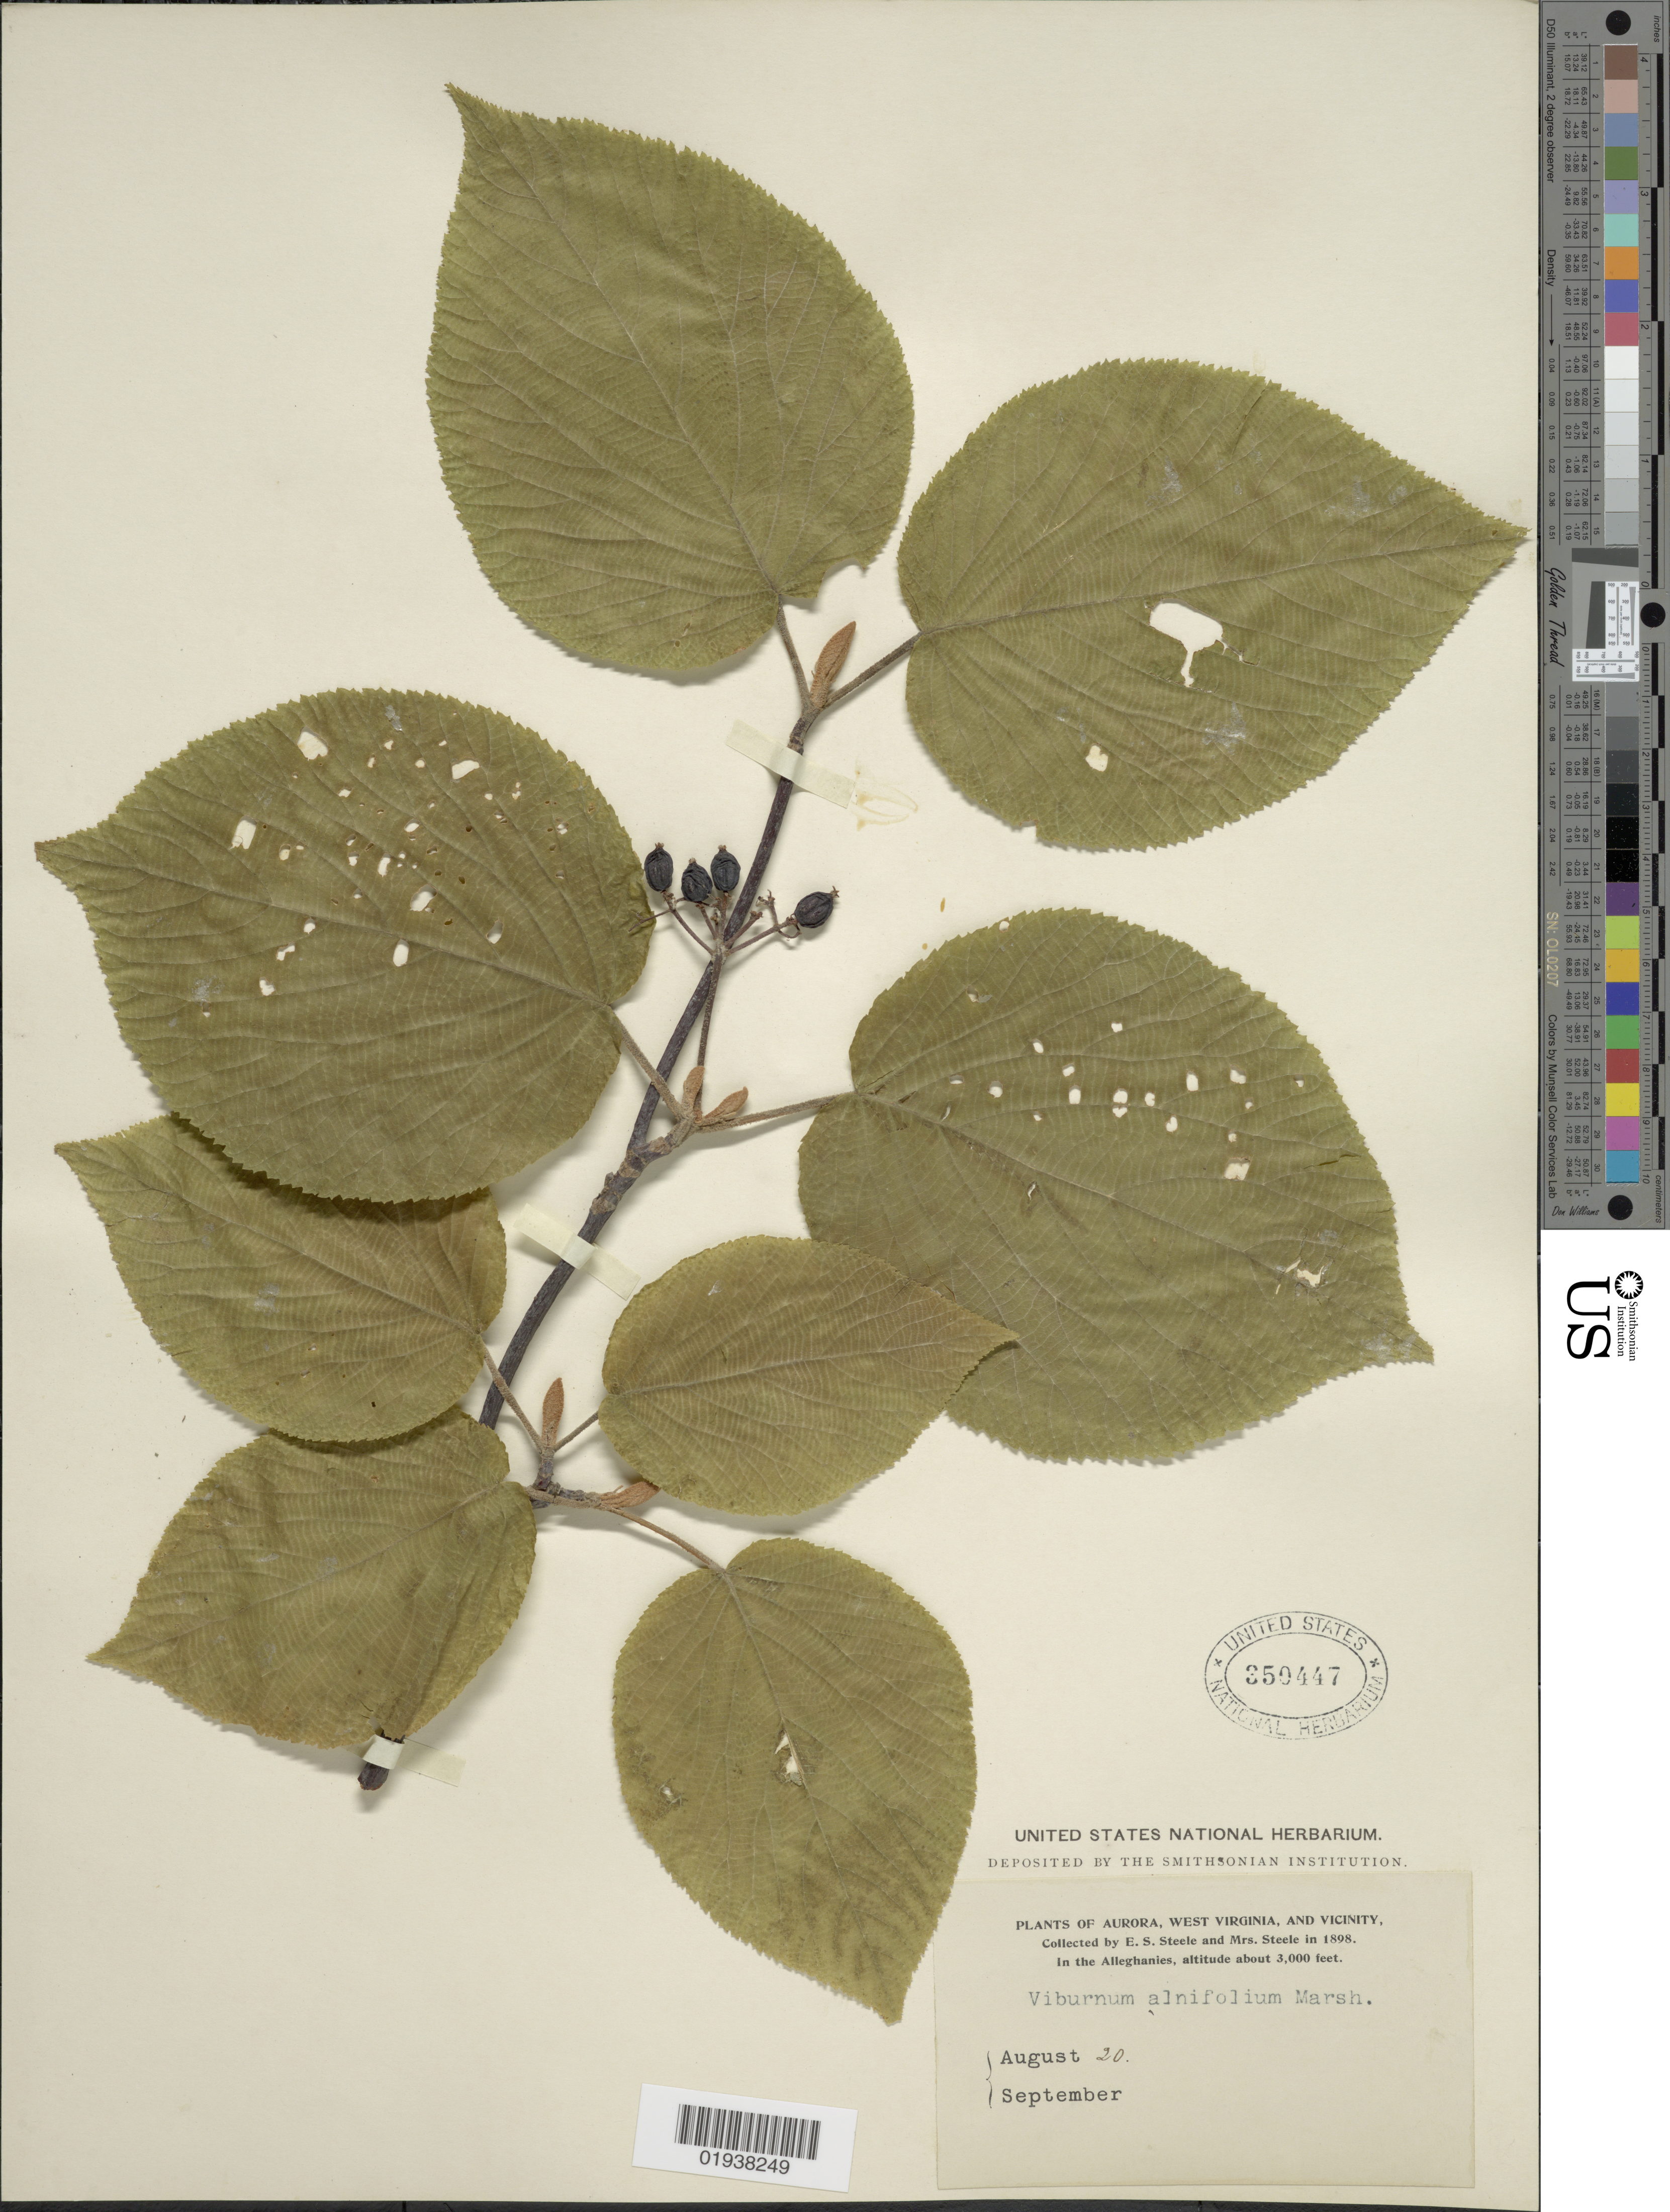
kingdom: Plantae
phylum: Tracheophyta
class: Magnoliopsida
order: Dipsacales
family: Viburnaceae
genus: Viburnum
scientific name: Viburnum alnifolium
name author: Marshall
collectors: E. Steele & Mrs. E. S. Steele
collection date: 1898-08-20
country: United States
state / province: West Virginia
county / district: Preston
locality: Aurora, West Virginia and vicinity. In the Alleghanies.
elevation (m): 914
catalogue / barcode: US 350447